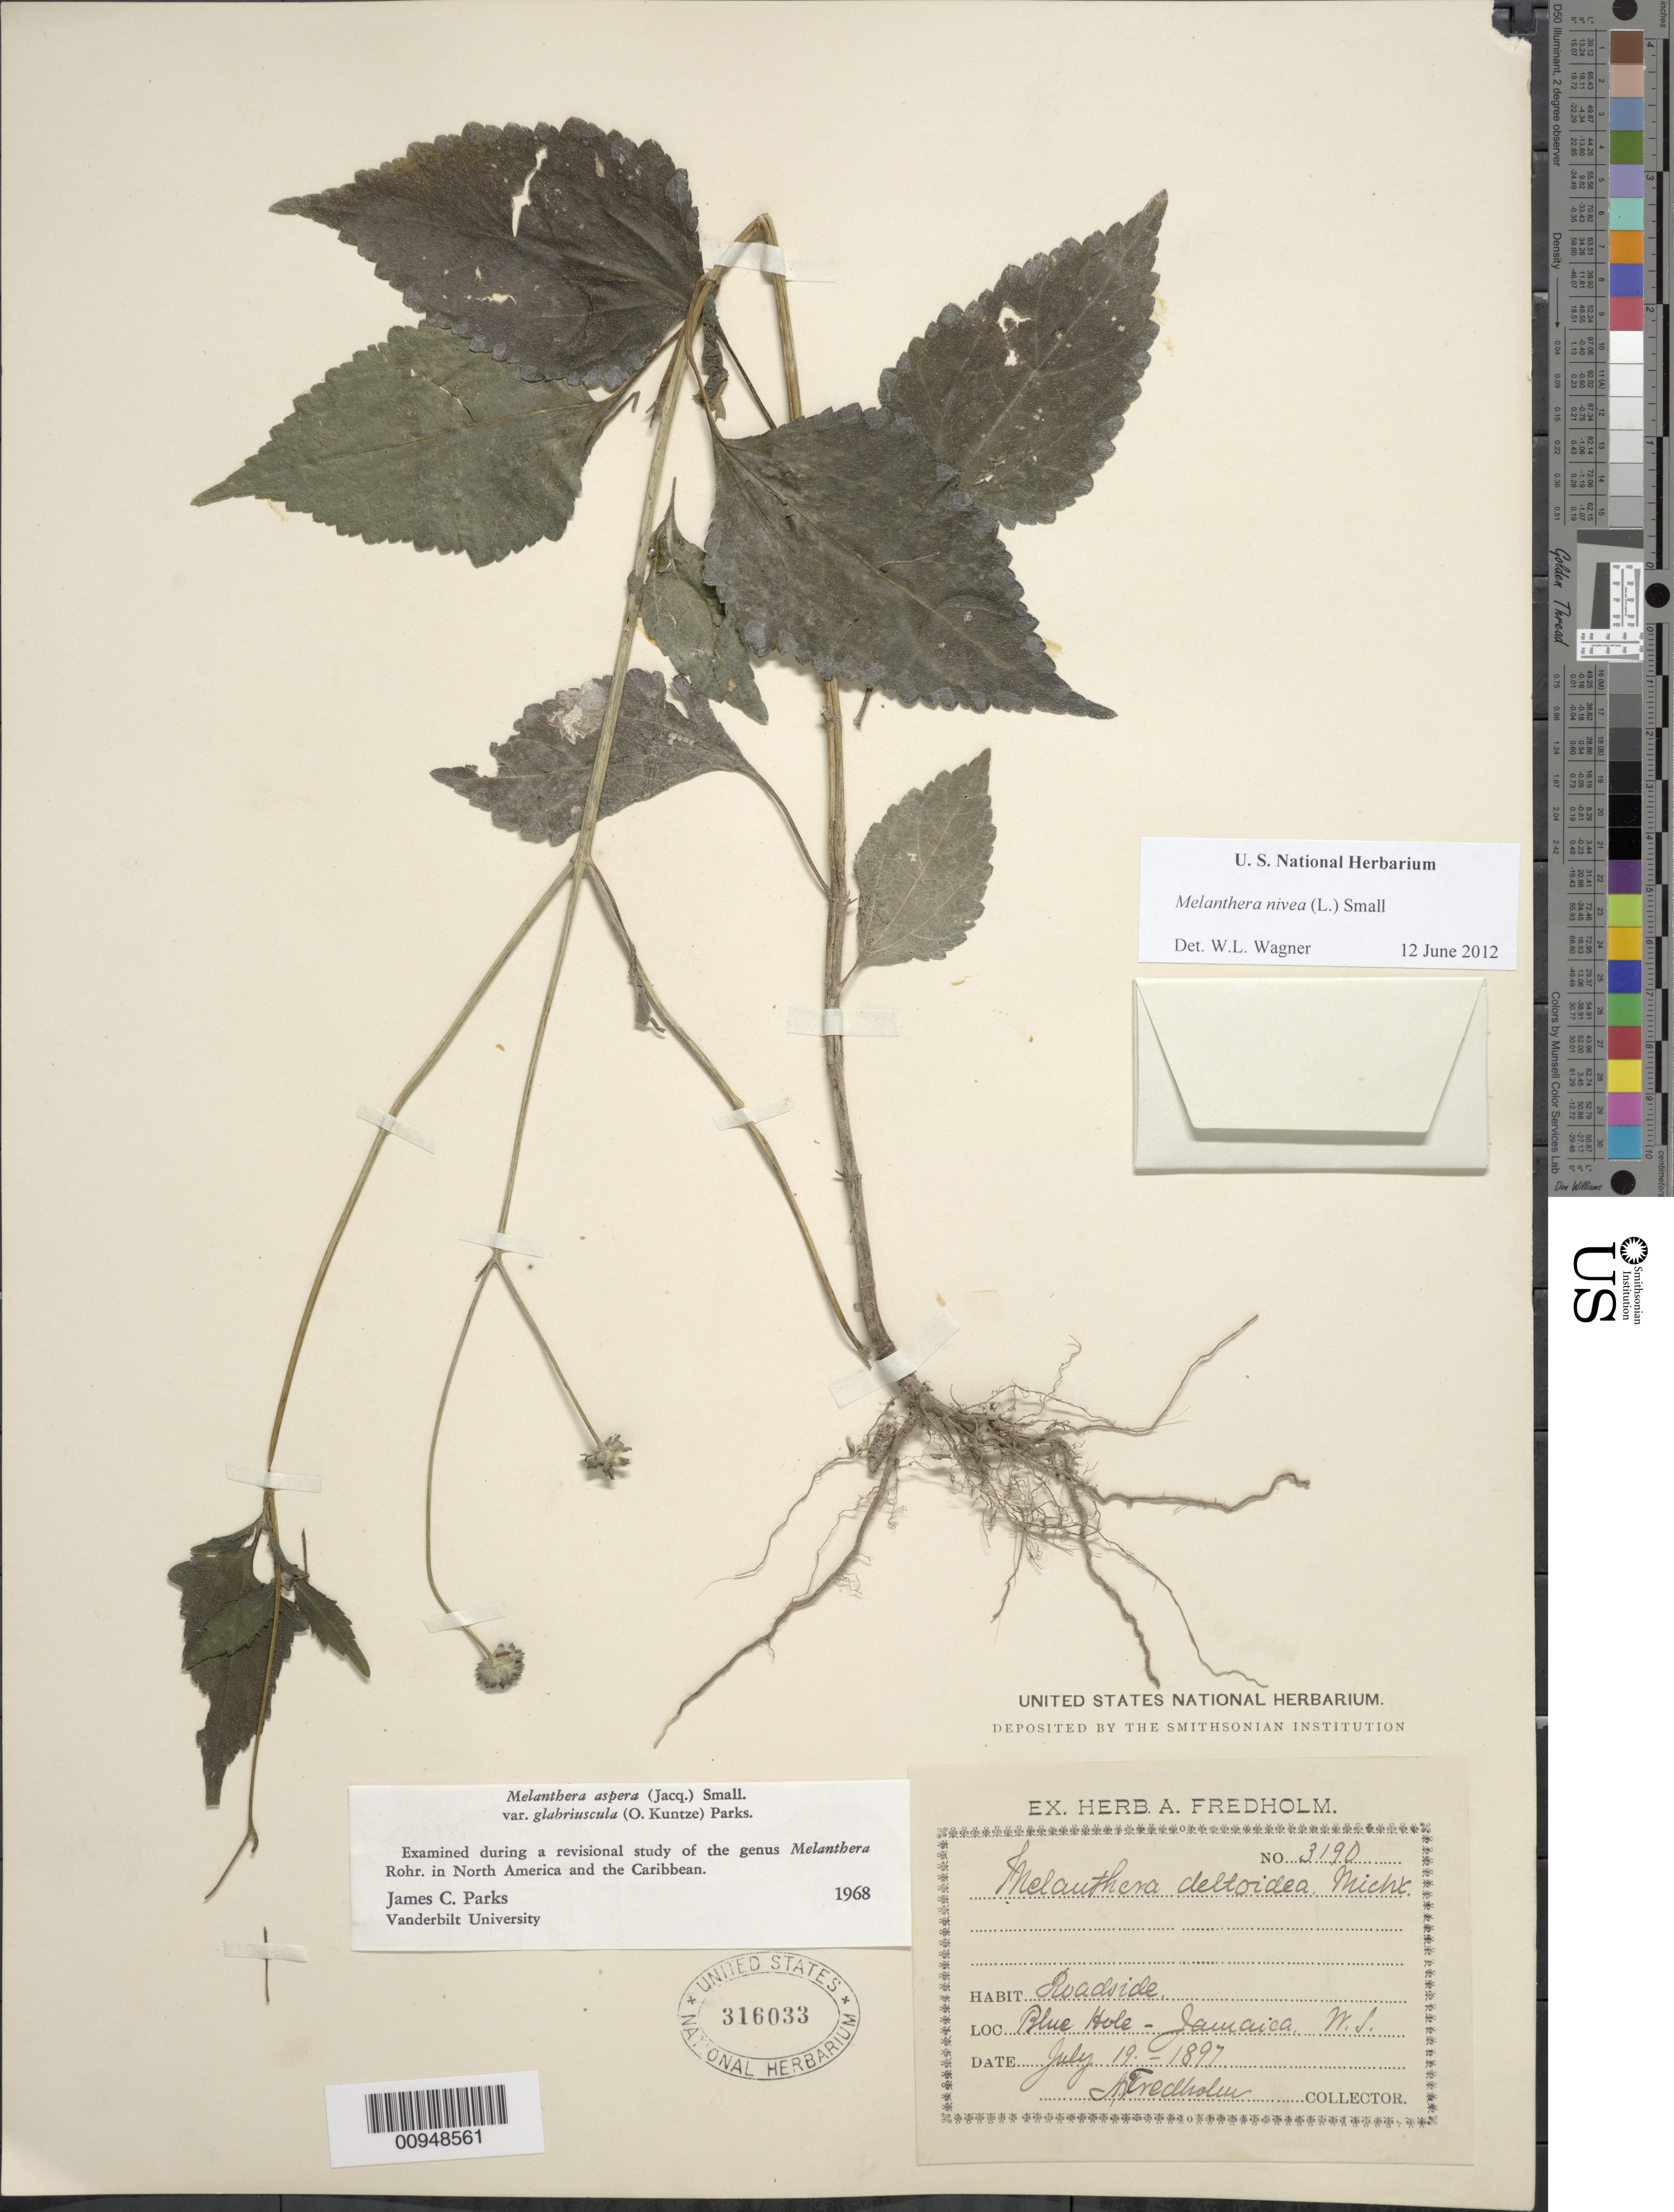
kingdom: Plantae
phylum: Tracheophyta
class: Magnoliopsida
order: Asterales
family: Asteraceae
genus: Melanthera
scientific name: Melanthera nivea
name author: (L.) Small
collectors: A. Fredholm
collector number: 3190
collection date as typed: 19 Jul 1897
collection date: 1897-07-19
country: Jamaica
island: Jamaica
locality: Blue Hole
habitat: Roadside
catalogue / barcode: US 316033